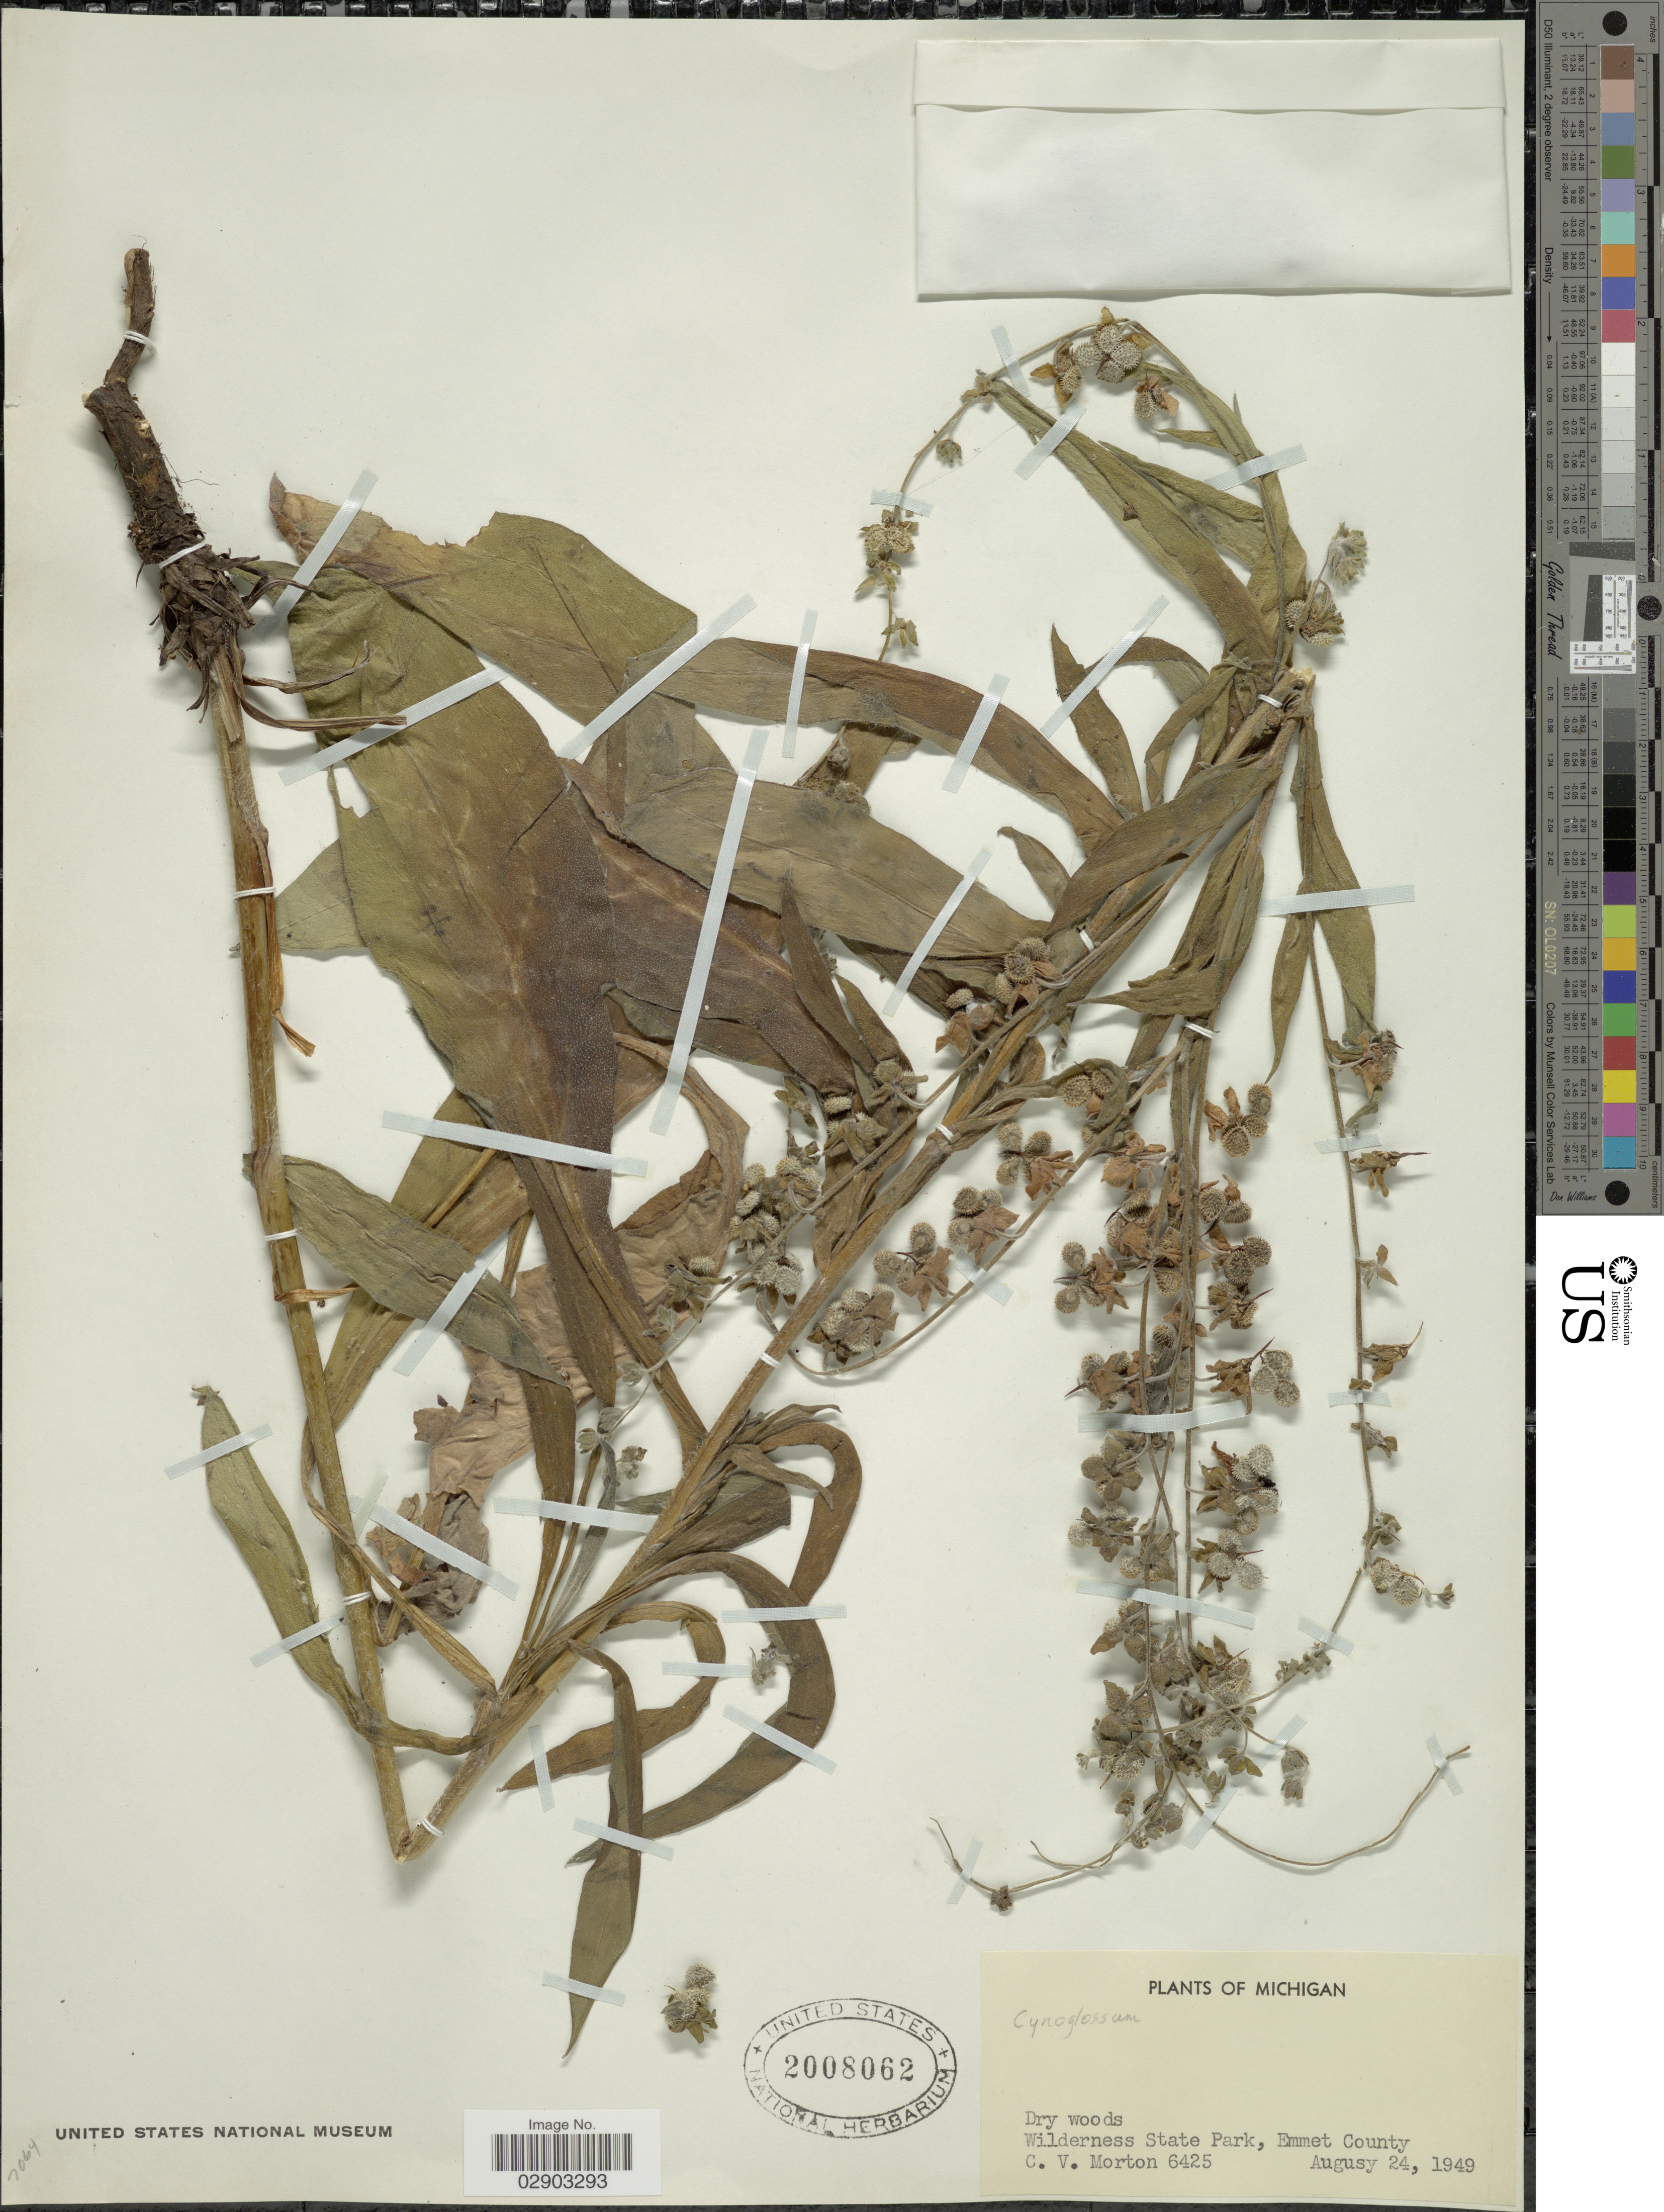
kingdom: Plantae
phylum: Tracheophyta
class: Magnoliopsida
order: Boraginales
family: Boraginaceae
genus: Cynoglossum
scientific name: Cynoglossum sp.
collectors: C. V. Morton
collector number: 6425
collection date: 1949-08-24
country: United States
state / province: Michigan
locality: Wilderness State Park, Emmet County.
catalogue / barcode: US 2008062